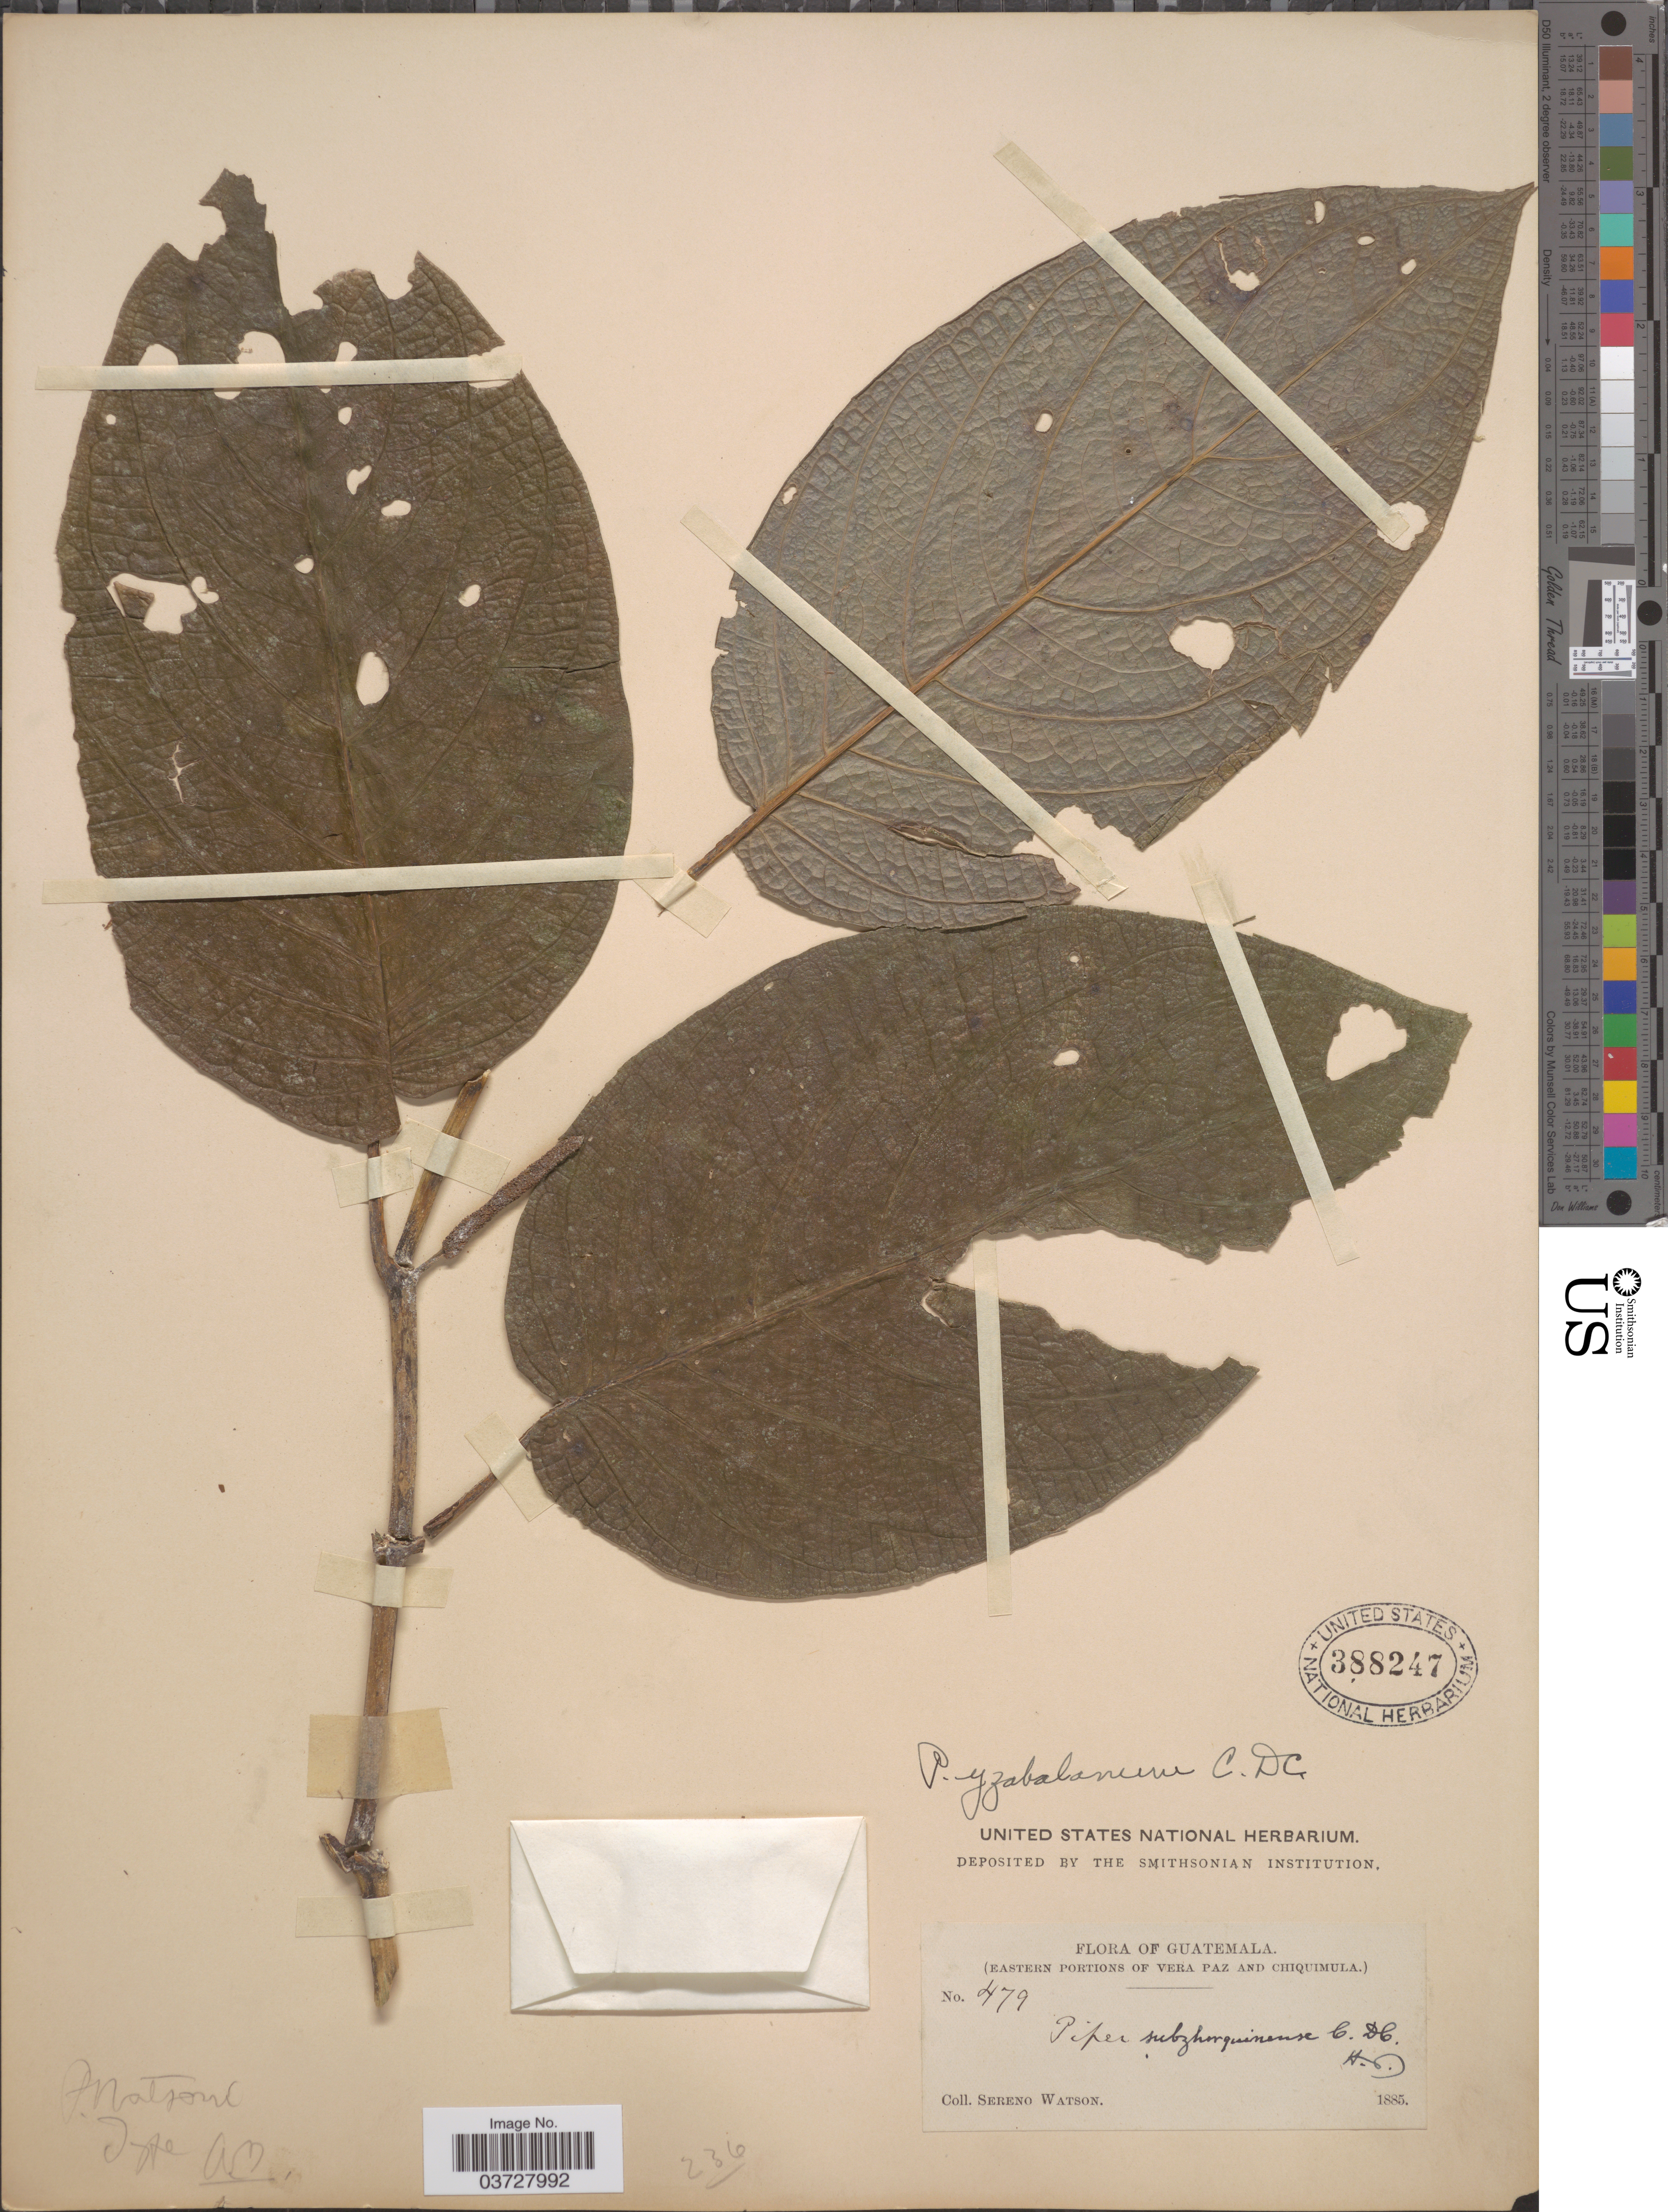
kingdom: Plantae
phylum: Tracheophyta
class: Magnoliopsida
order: Piperales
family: Piperaceae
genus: Piper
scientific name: Piper yzabalanum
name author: C. DC.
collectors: S. Watson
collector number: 479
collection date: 1885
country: Guatemala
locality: Eastern Portions of Vera Paz and Chiquimula.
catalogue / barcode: US 388247